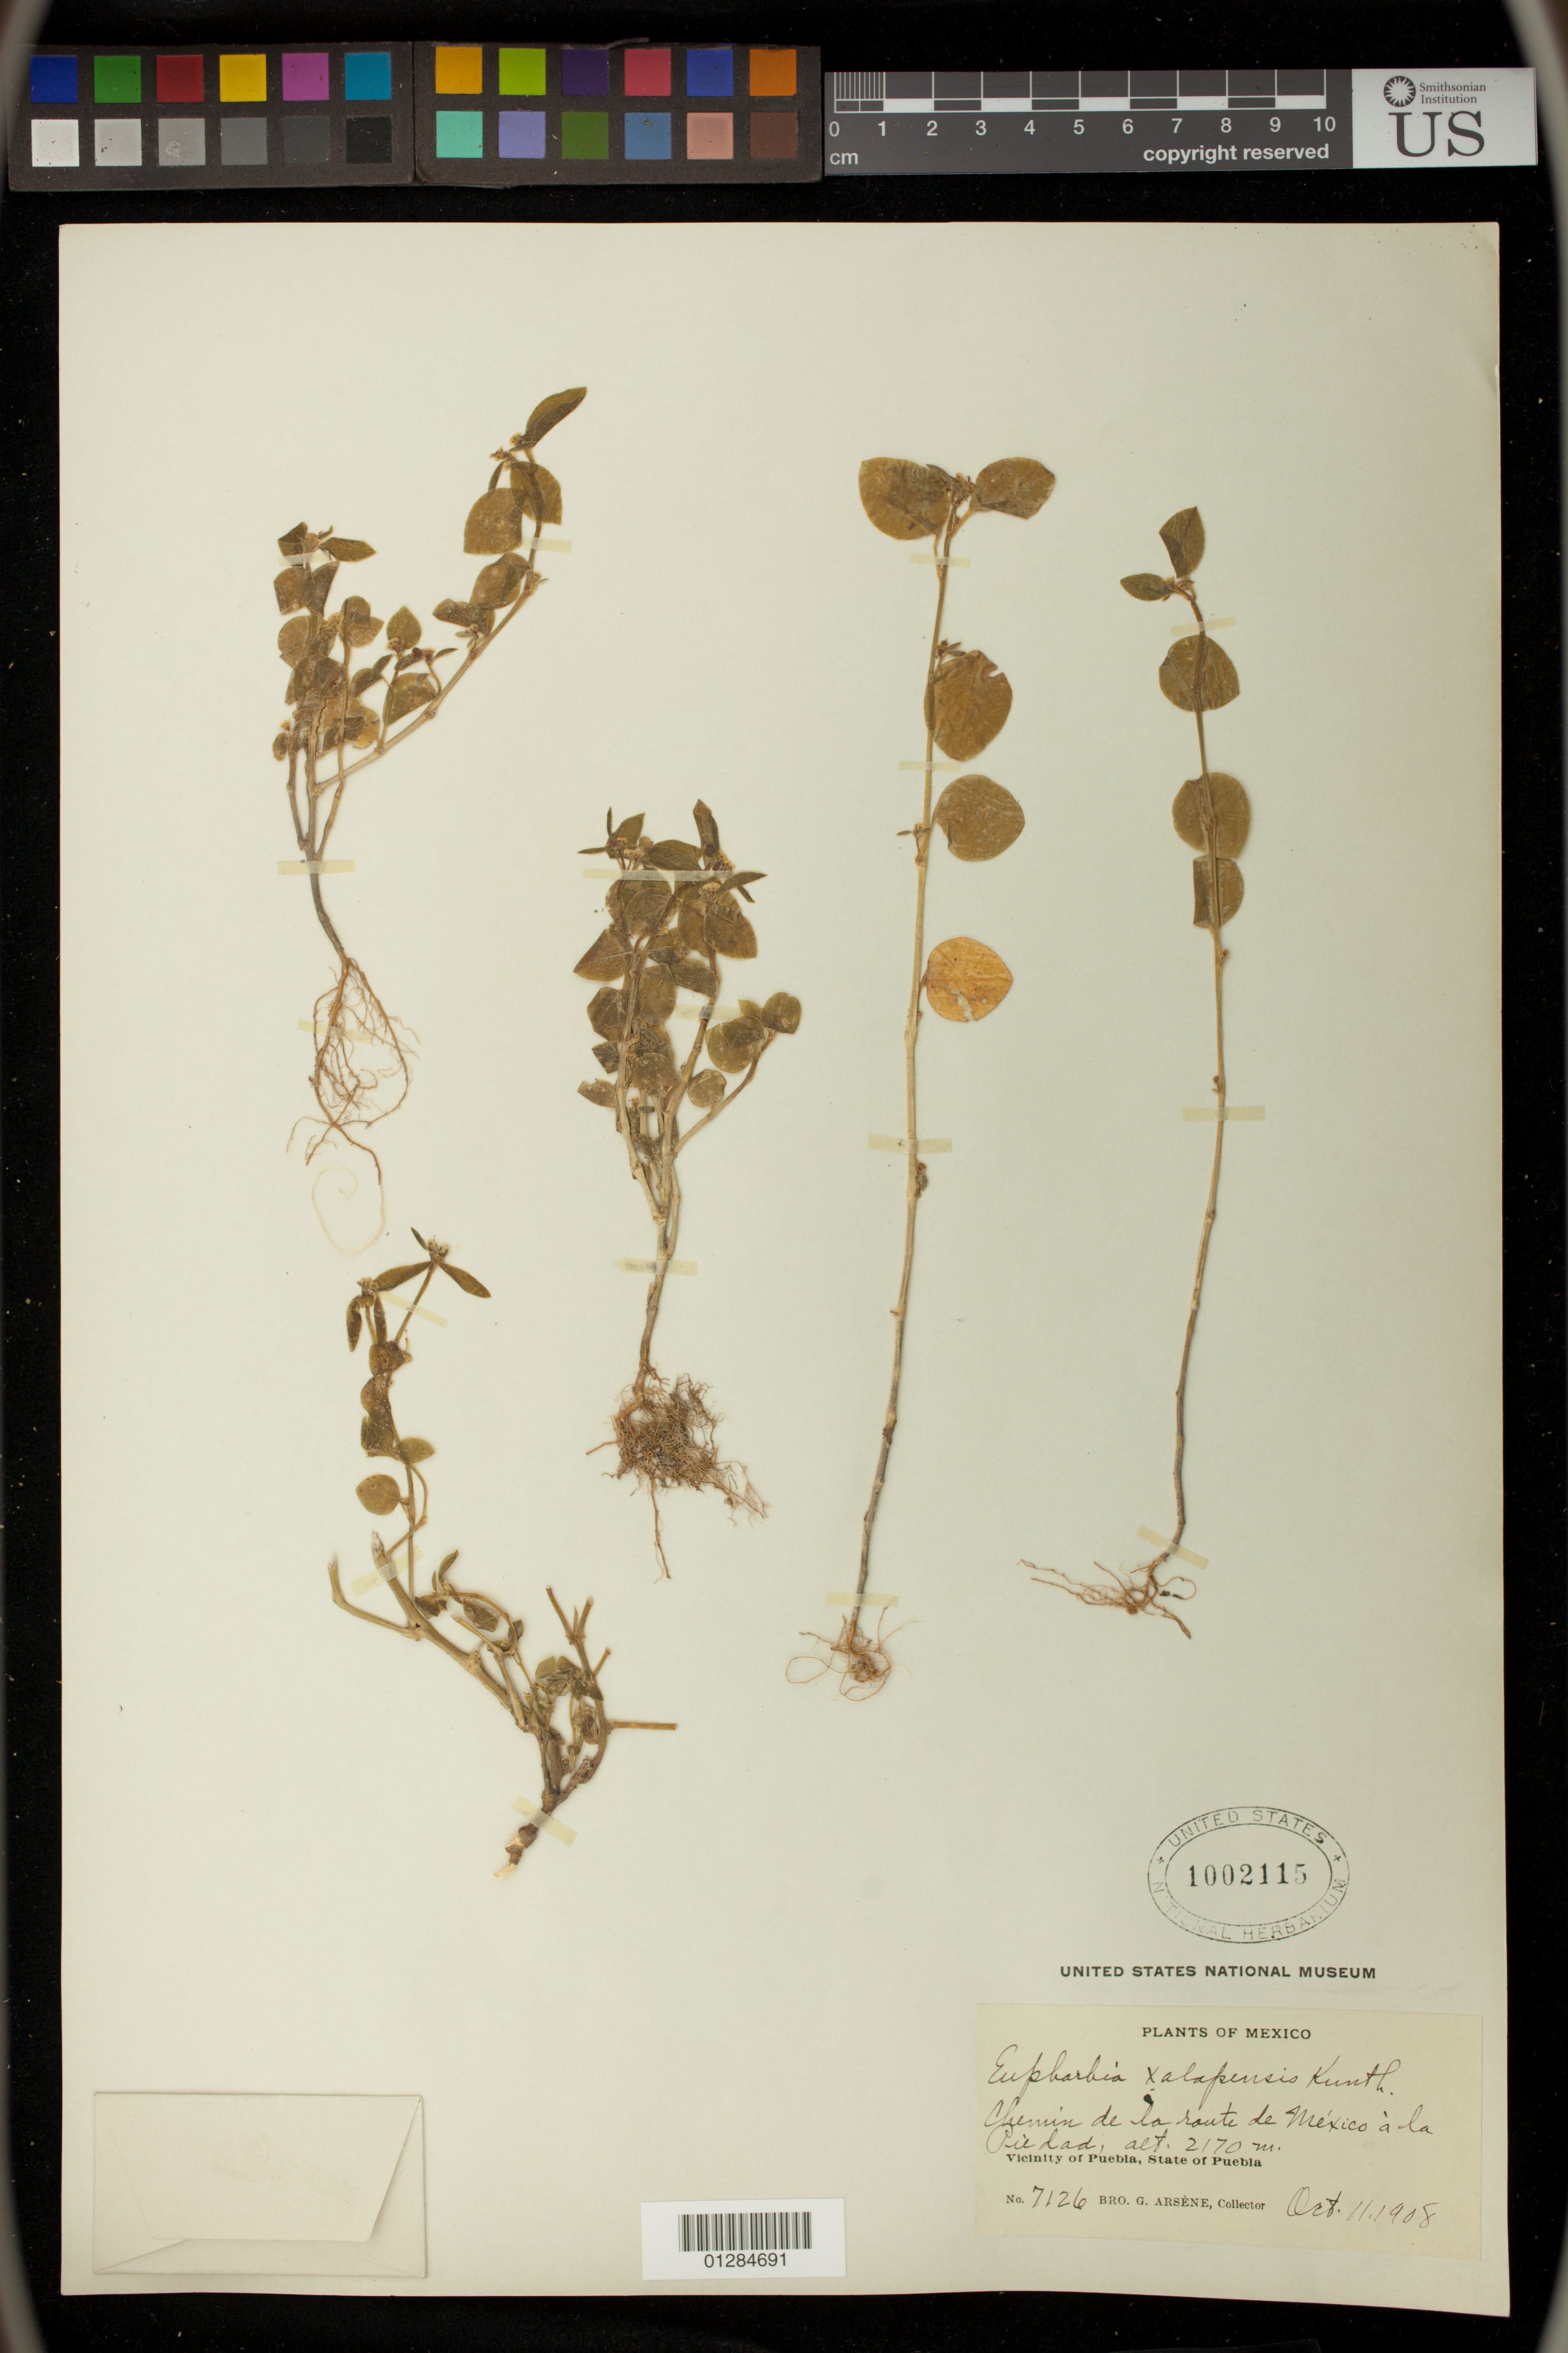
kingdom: Plantae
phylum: Tracheophyta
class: Magnoliopsida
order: Malpighiales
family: Euphorbiaceae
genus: Euphorbia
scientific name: Euphorbia xalapensis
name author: Kunth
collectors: Bro. G. Arsène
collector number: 7126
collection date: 1908-10-11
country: Mexico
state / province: Puebla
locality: Vicinity of Puebla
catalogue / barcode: US 1002115